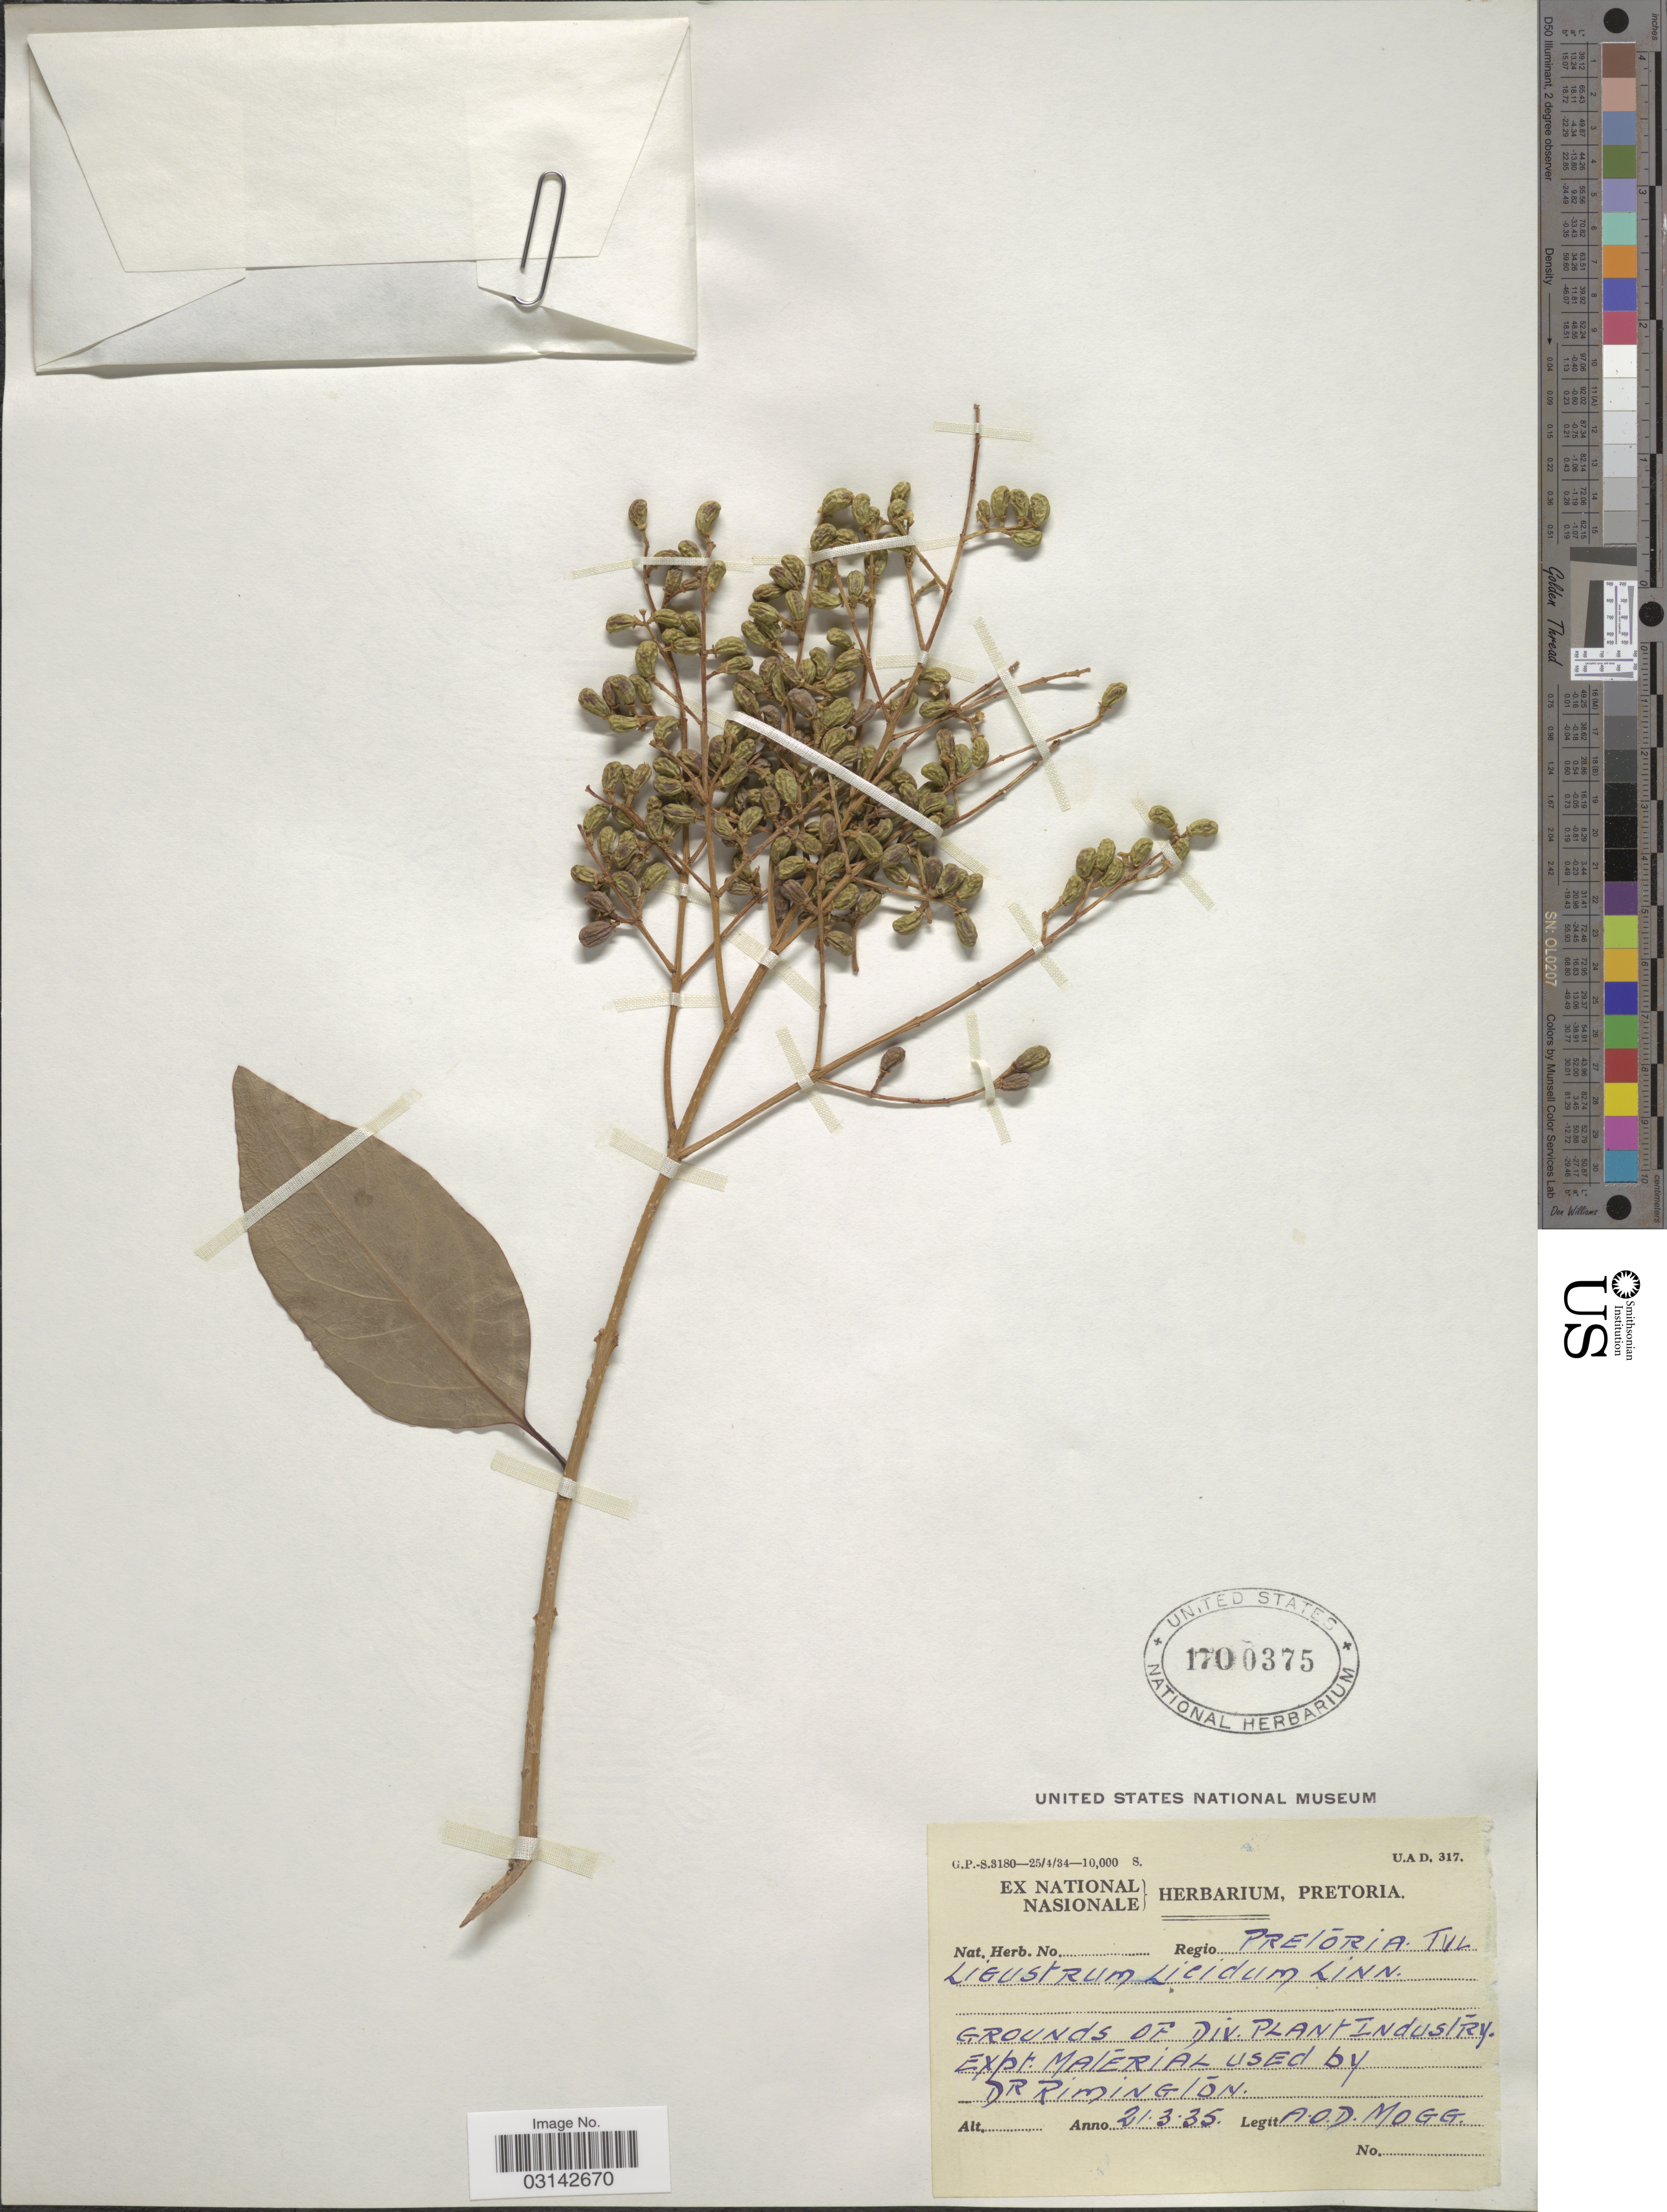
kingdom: Plantae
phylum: Tracheophyta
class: Magnoliopsida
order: Lamiales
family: Oleaceae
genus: Ligustrum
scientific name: Ligustrum lucidum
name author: W.T. Aiton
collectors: A. O. Mogg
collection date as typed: Transcribed d/m/y: 21/3/35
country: South Africa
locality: Regio Pretoria Tvl, Grounds of Div. Plant Industry.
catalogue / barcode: US 1700375